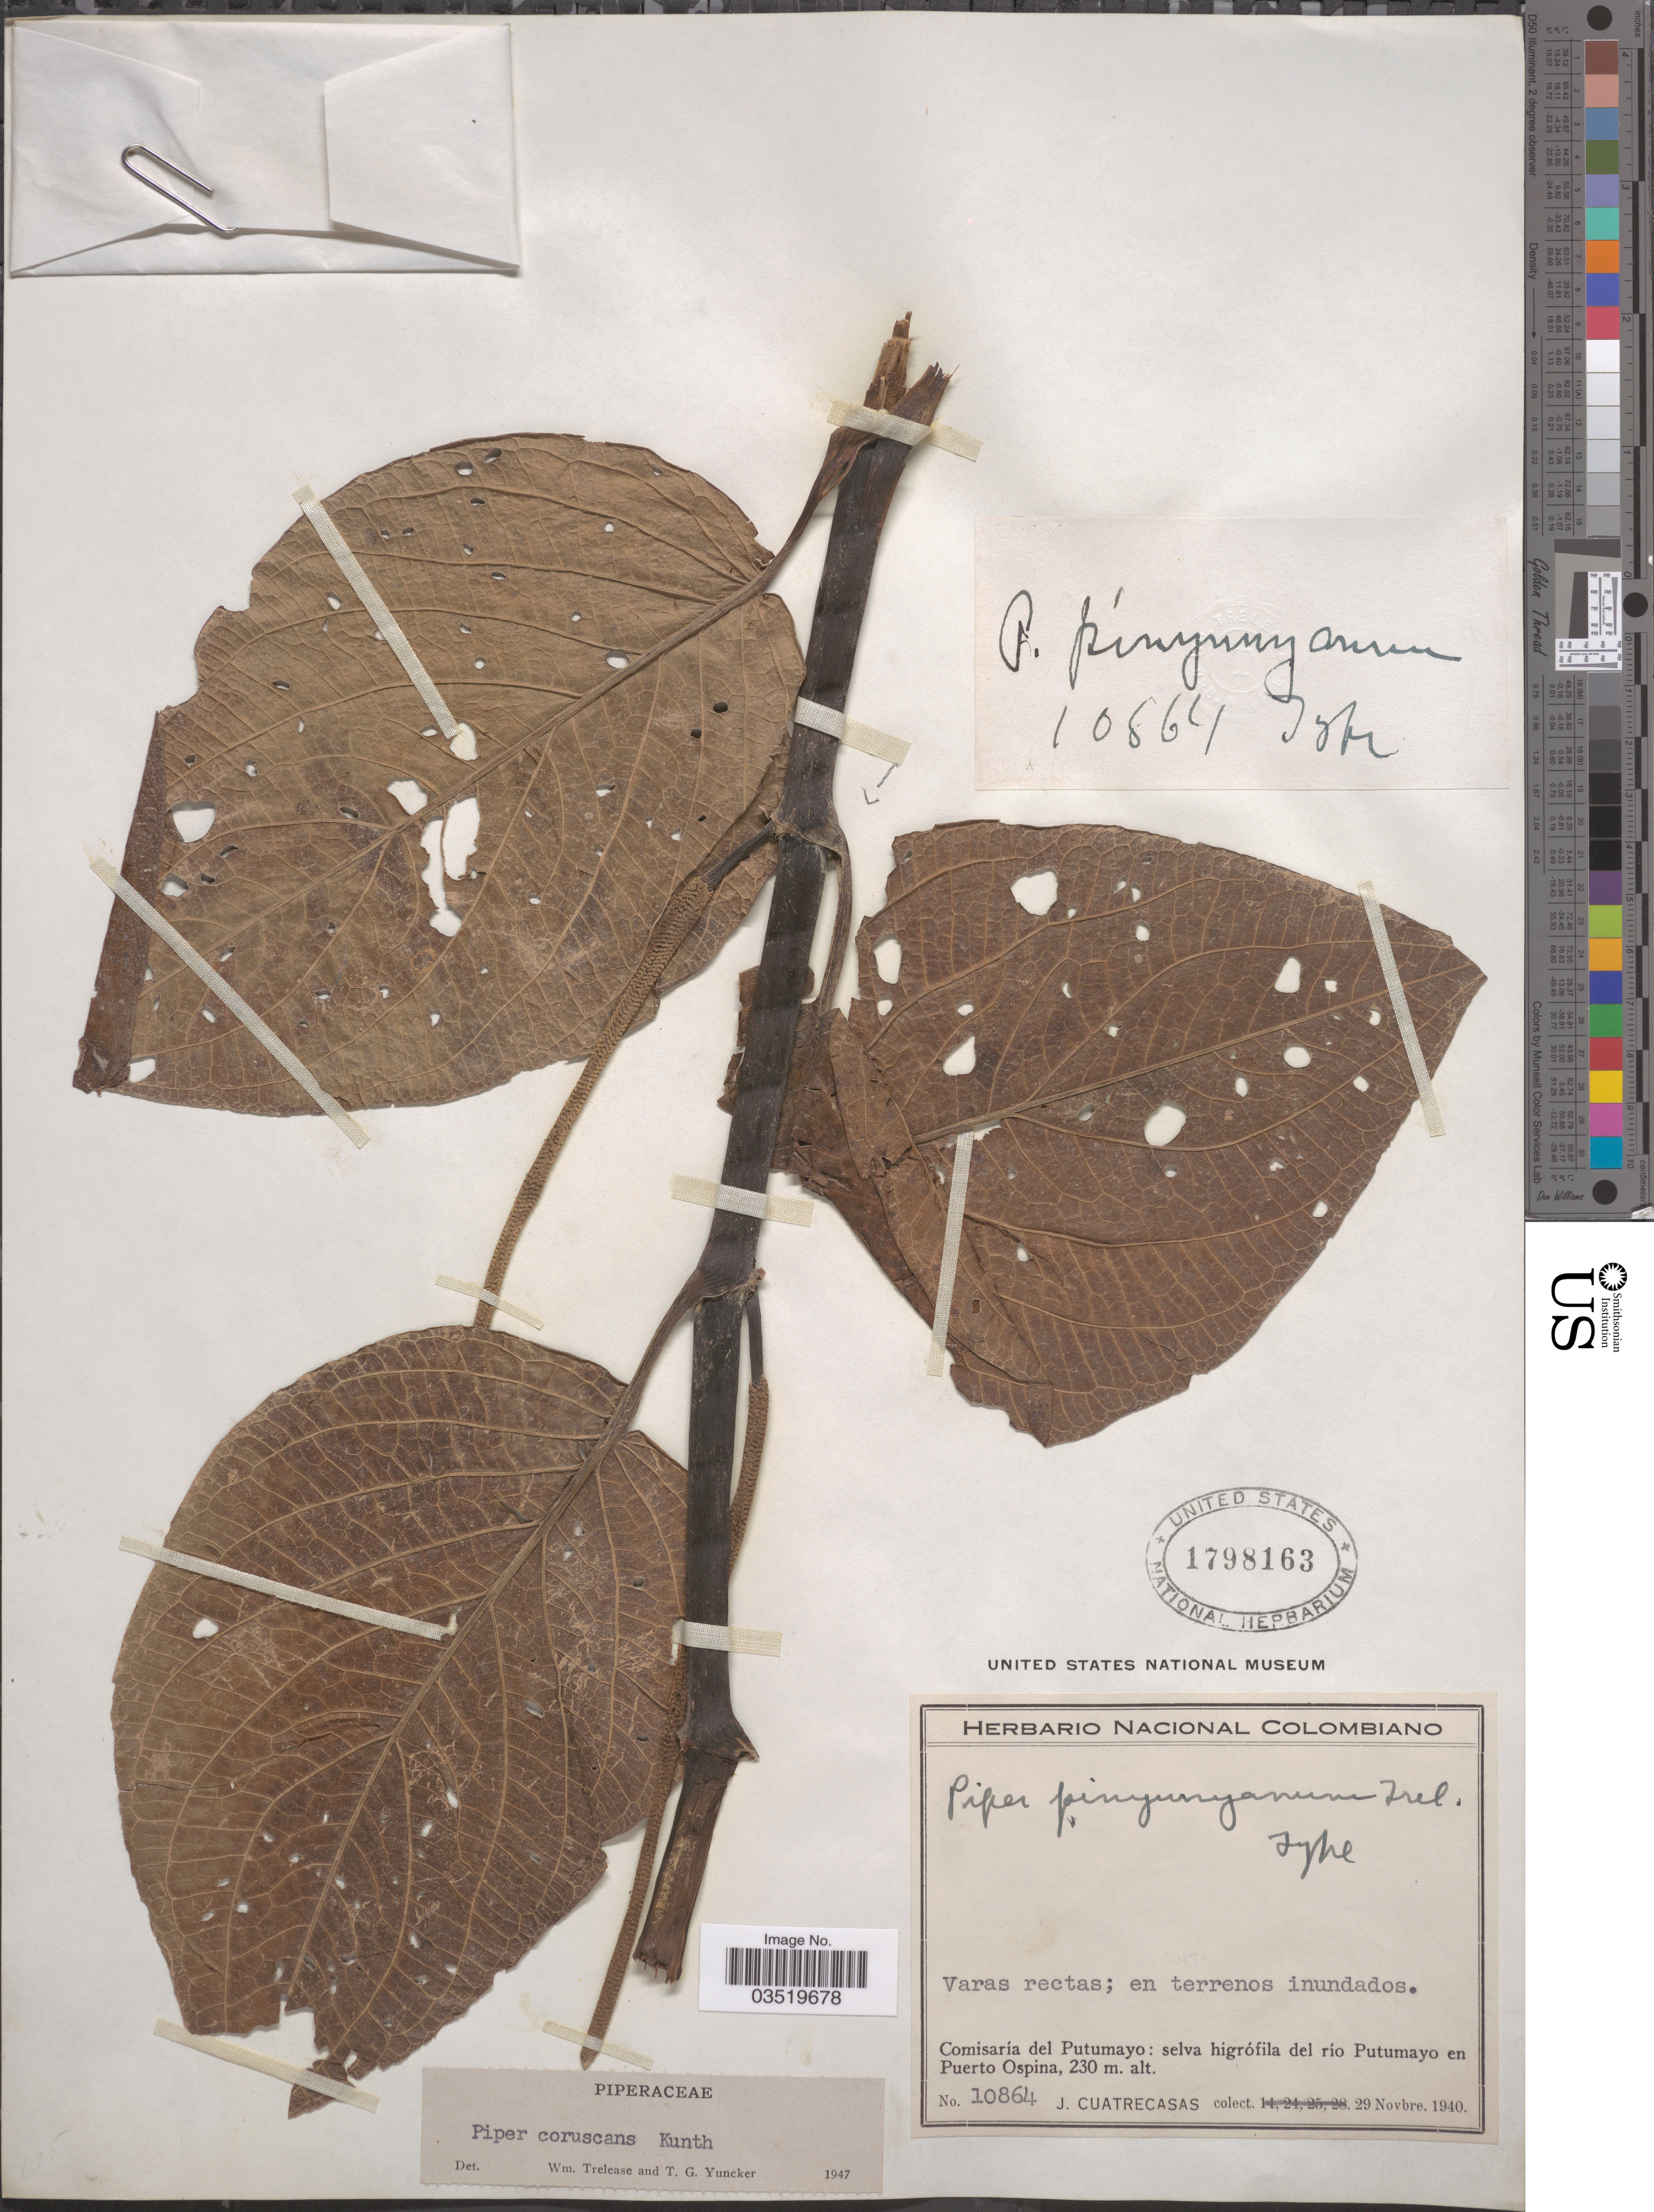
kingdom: Plantae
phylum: Tracheophyta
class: Magnoliopsida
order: Piperales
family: Piperaceae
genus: Piper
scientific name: Piper coruscans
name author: Kunth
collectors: J. Cuatrecasas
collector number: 10864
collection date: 1940-11-29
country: Colombia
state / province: Putumayo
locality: Comisaría del Putumayo: selva higrófila del río Putumayo en Puerto Ospina.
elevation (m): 230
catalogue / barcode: US 1798163